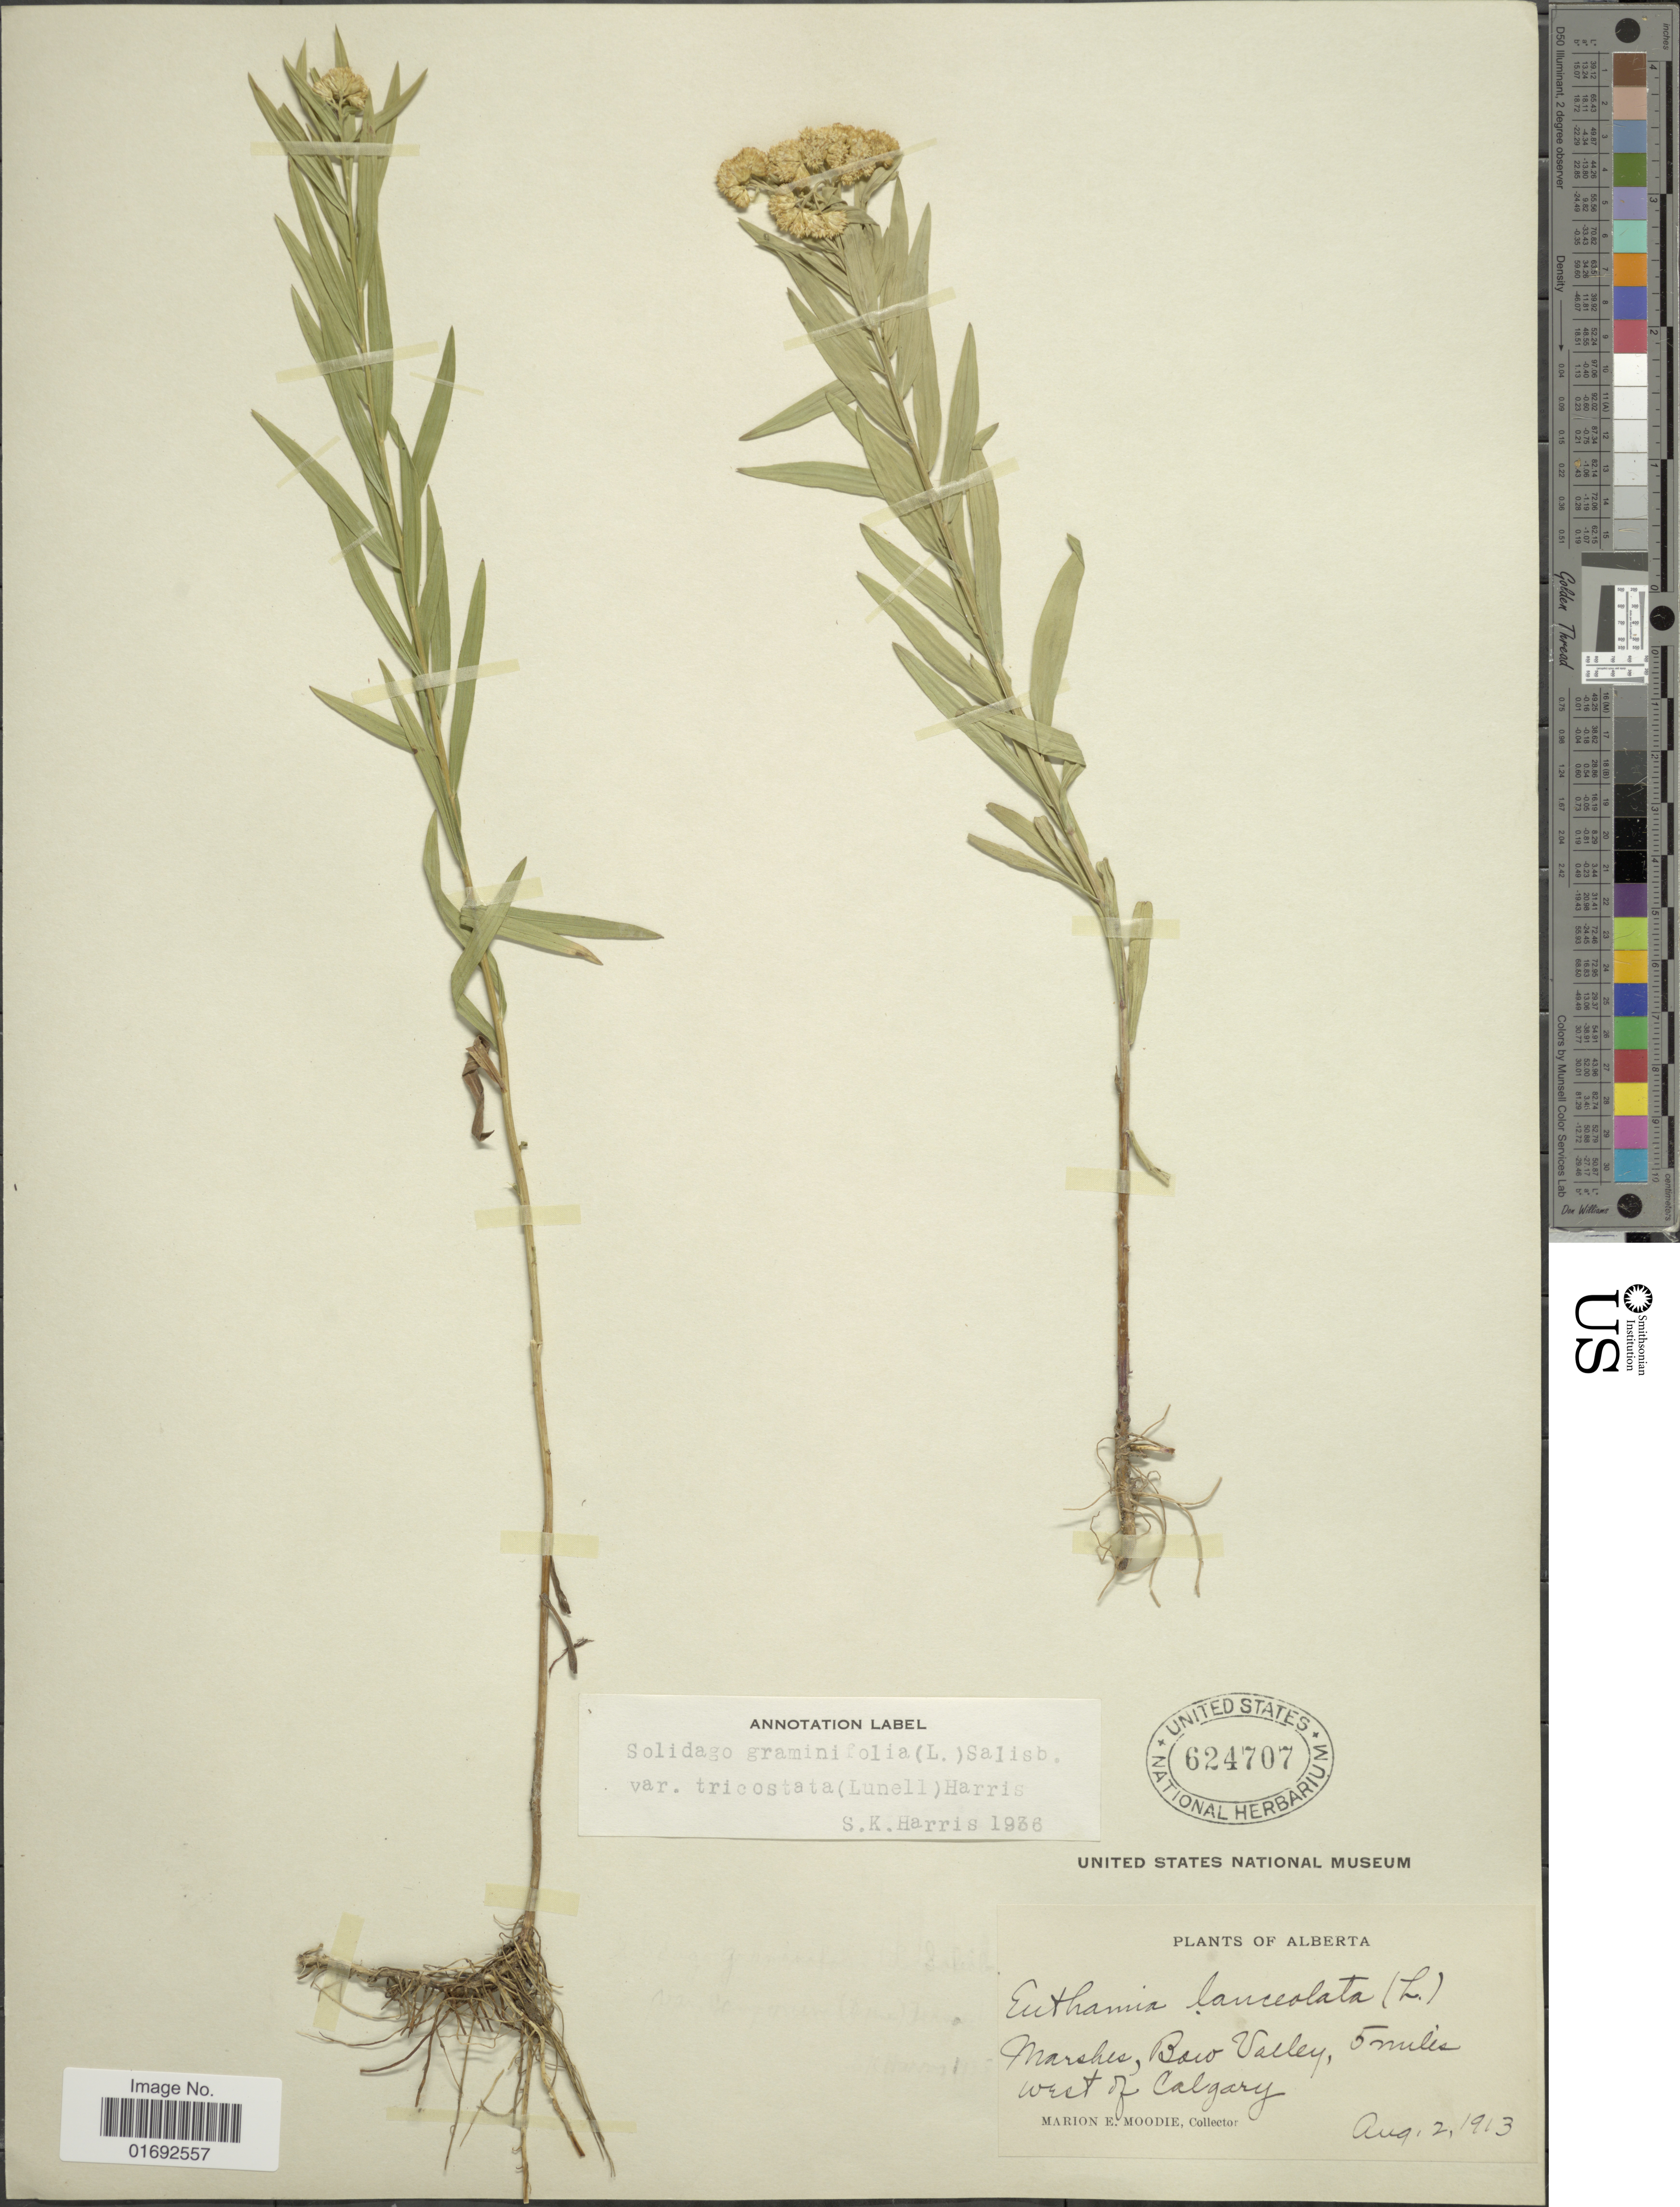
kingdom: Plantae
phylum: Tracheophyta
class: Magnoliopsida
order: Asterales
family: Asteraceae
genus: Euthamia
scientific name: Euthamia graminifolia var. major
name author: (Michx.) Moldenke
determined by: Urbatsch, Lowell E., Curator (LSU), Louisiana State University (UNITED STATES)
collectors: M. E. Moodie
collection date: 1913-08-02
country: Canada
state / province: Alberta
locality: Marshes, Bow Valley, 5 miles west of Calgary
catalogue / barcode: US 624707